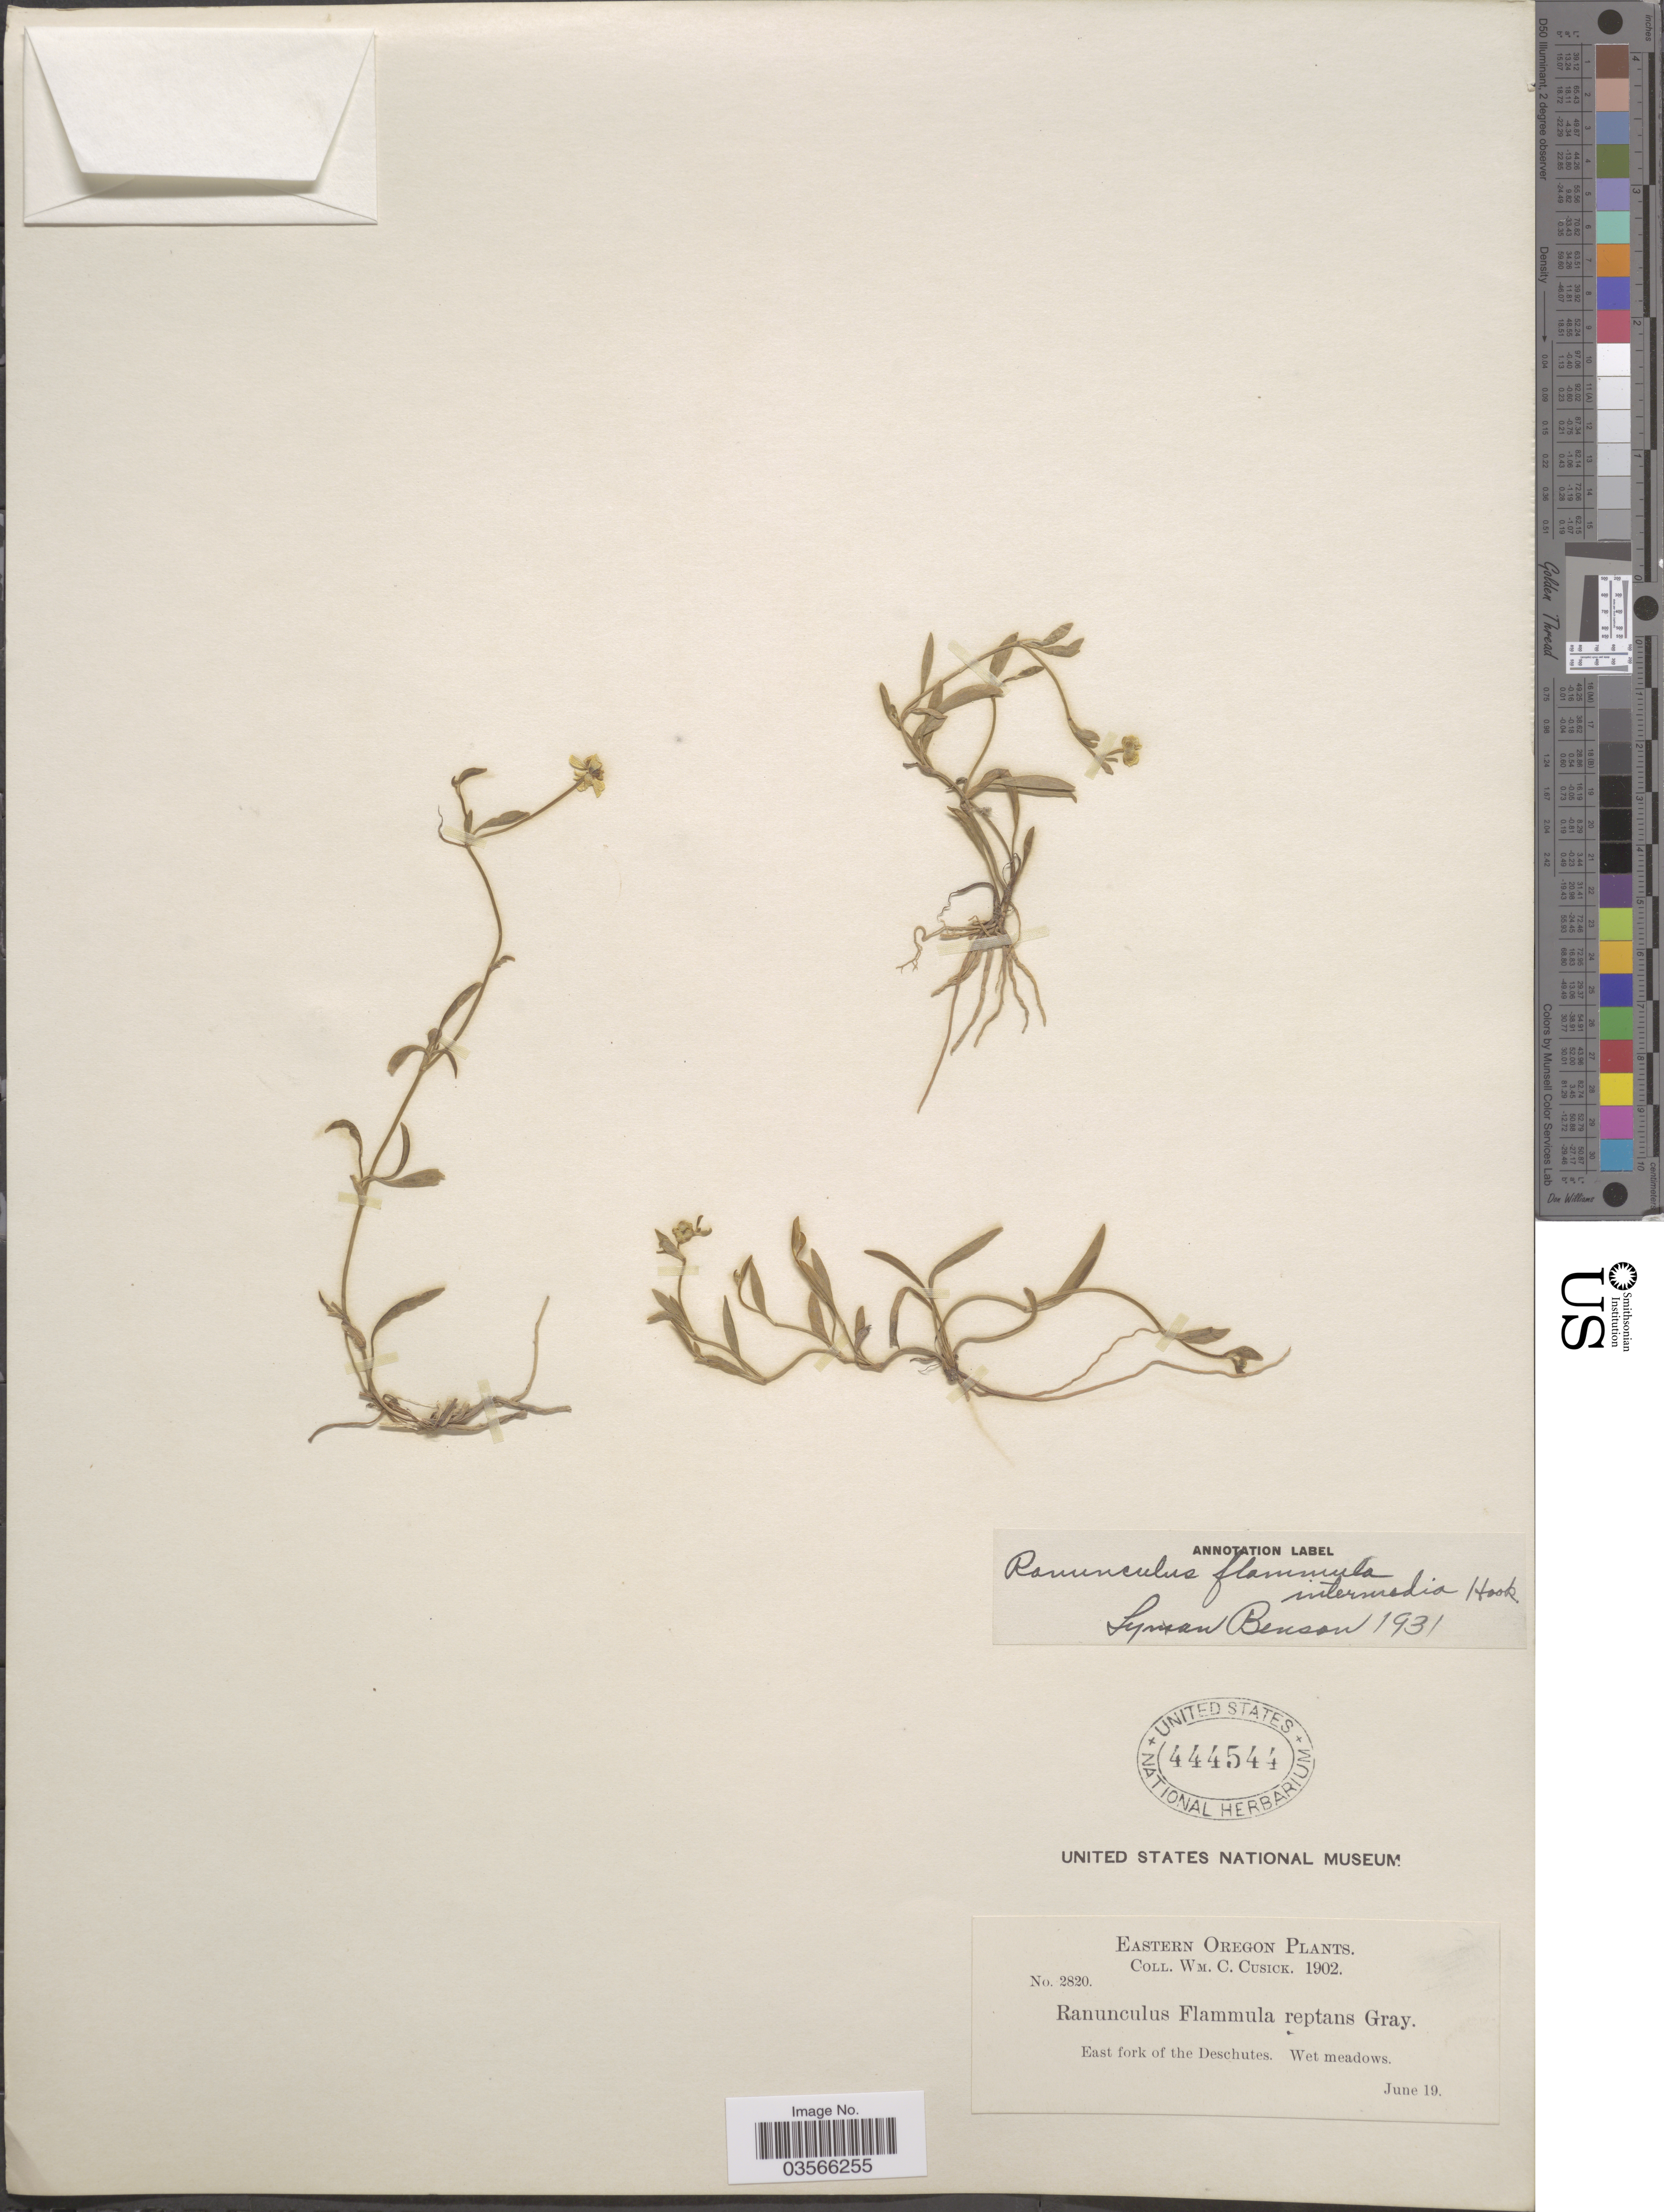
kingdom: Plantae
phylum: Tracheophyta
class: Magnoliopsida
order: Ranunculales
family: Ranunculaceae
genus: Ranunculus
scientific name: Ranunculus flammula var. ovalis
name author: (J.M. Bigelow) L.D. Benson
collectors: W. C. Cusick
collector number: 2820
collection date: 1902-06-19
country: United States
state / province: Oregon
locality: Eastern Oregon. East fork of the Deschutes.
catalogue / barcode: US 444544